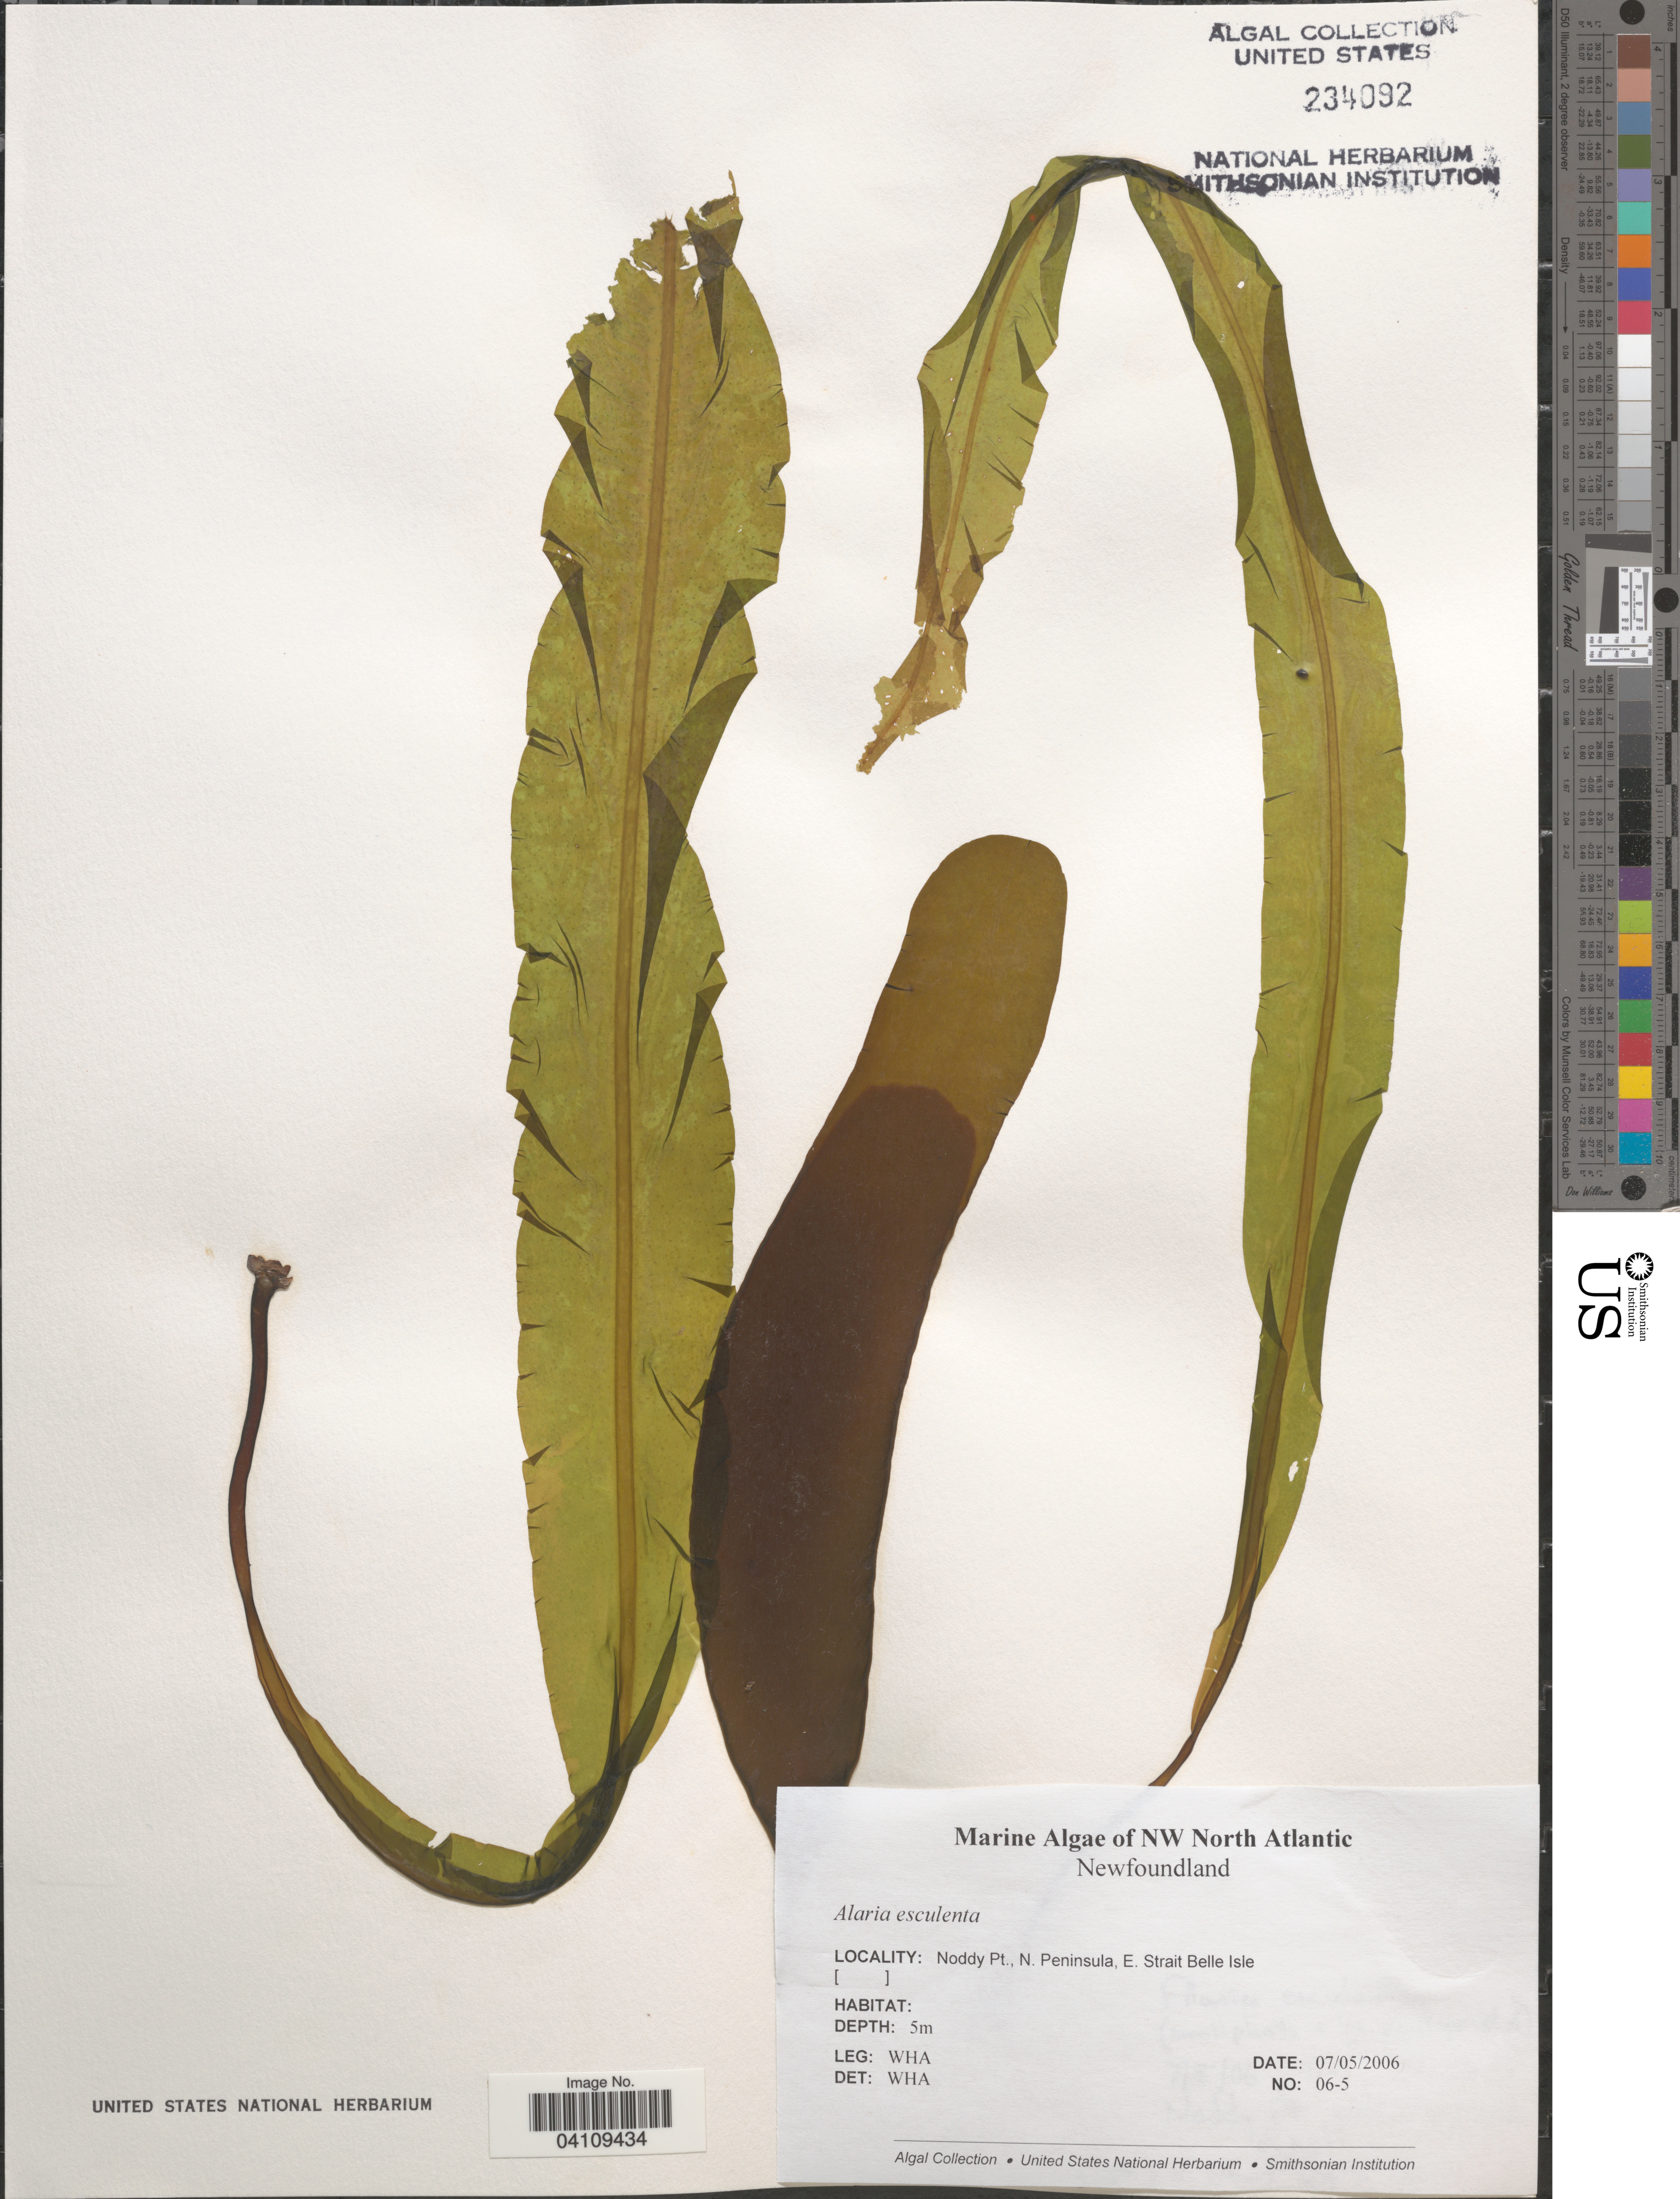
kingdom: Chromista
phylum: Ochrophyta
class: Phaeophyceae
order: Laminariales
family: Alariaceae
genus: Alaria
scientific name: Alaria esculenta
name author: (L.) Greville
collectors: W. H. Adey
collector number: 06-5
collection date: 2006-05-07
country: Canada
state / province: Newfoundland and Labrador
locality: NW North Atlantic. Noddy Pt., N. Peninsula, E. Strait Belle Isle.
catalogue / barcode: US 234092